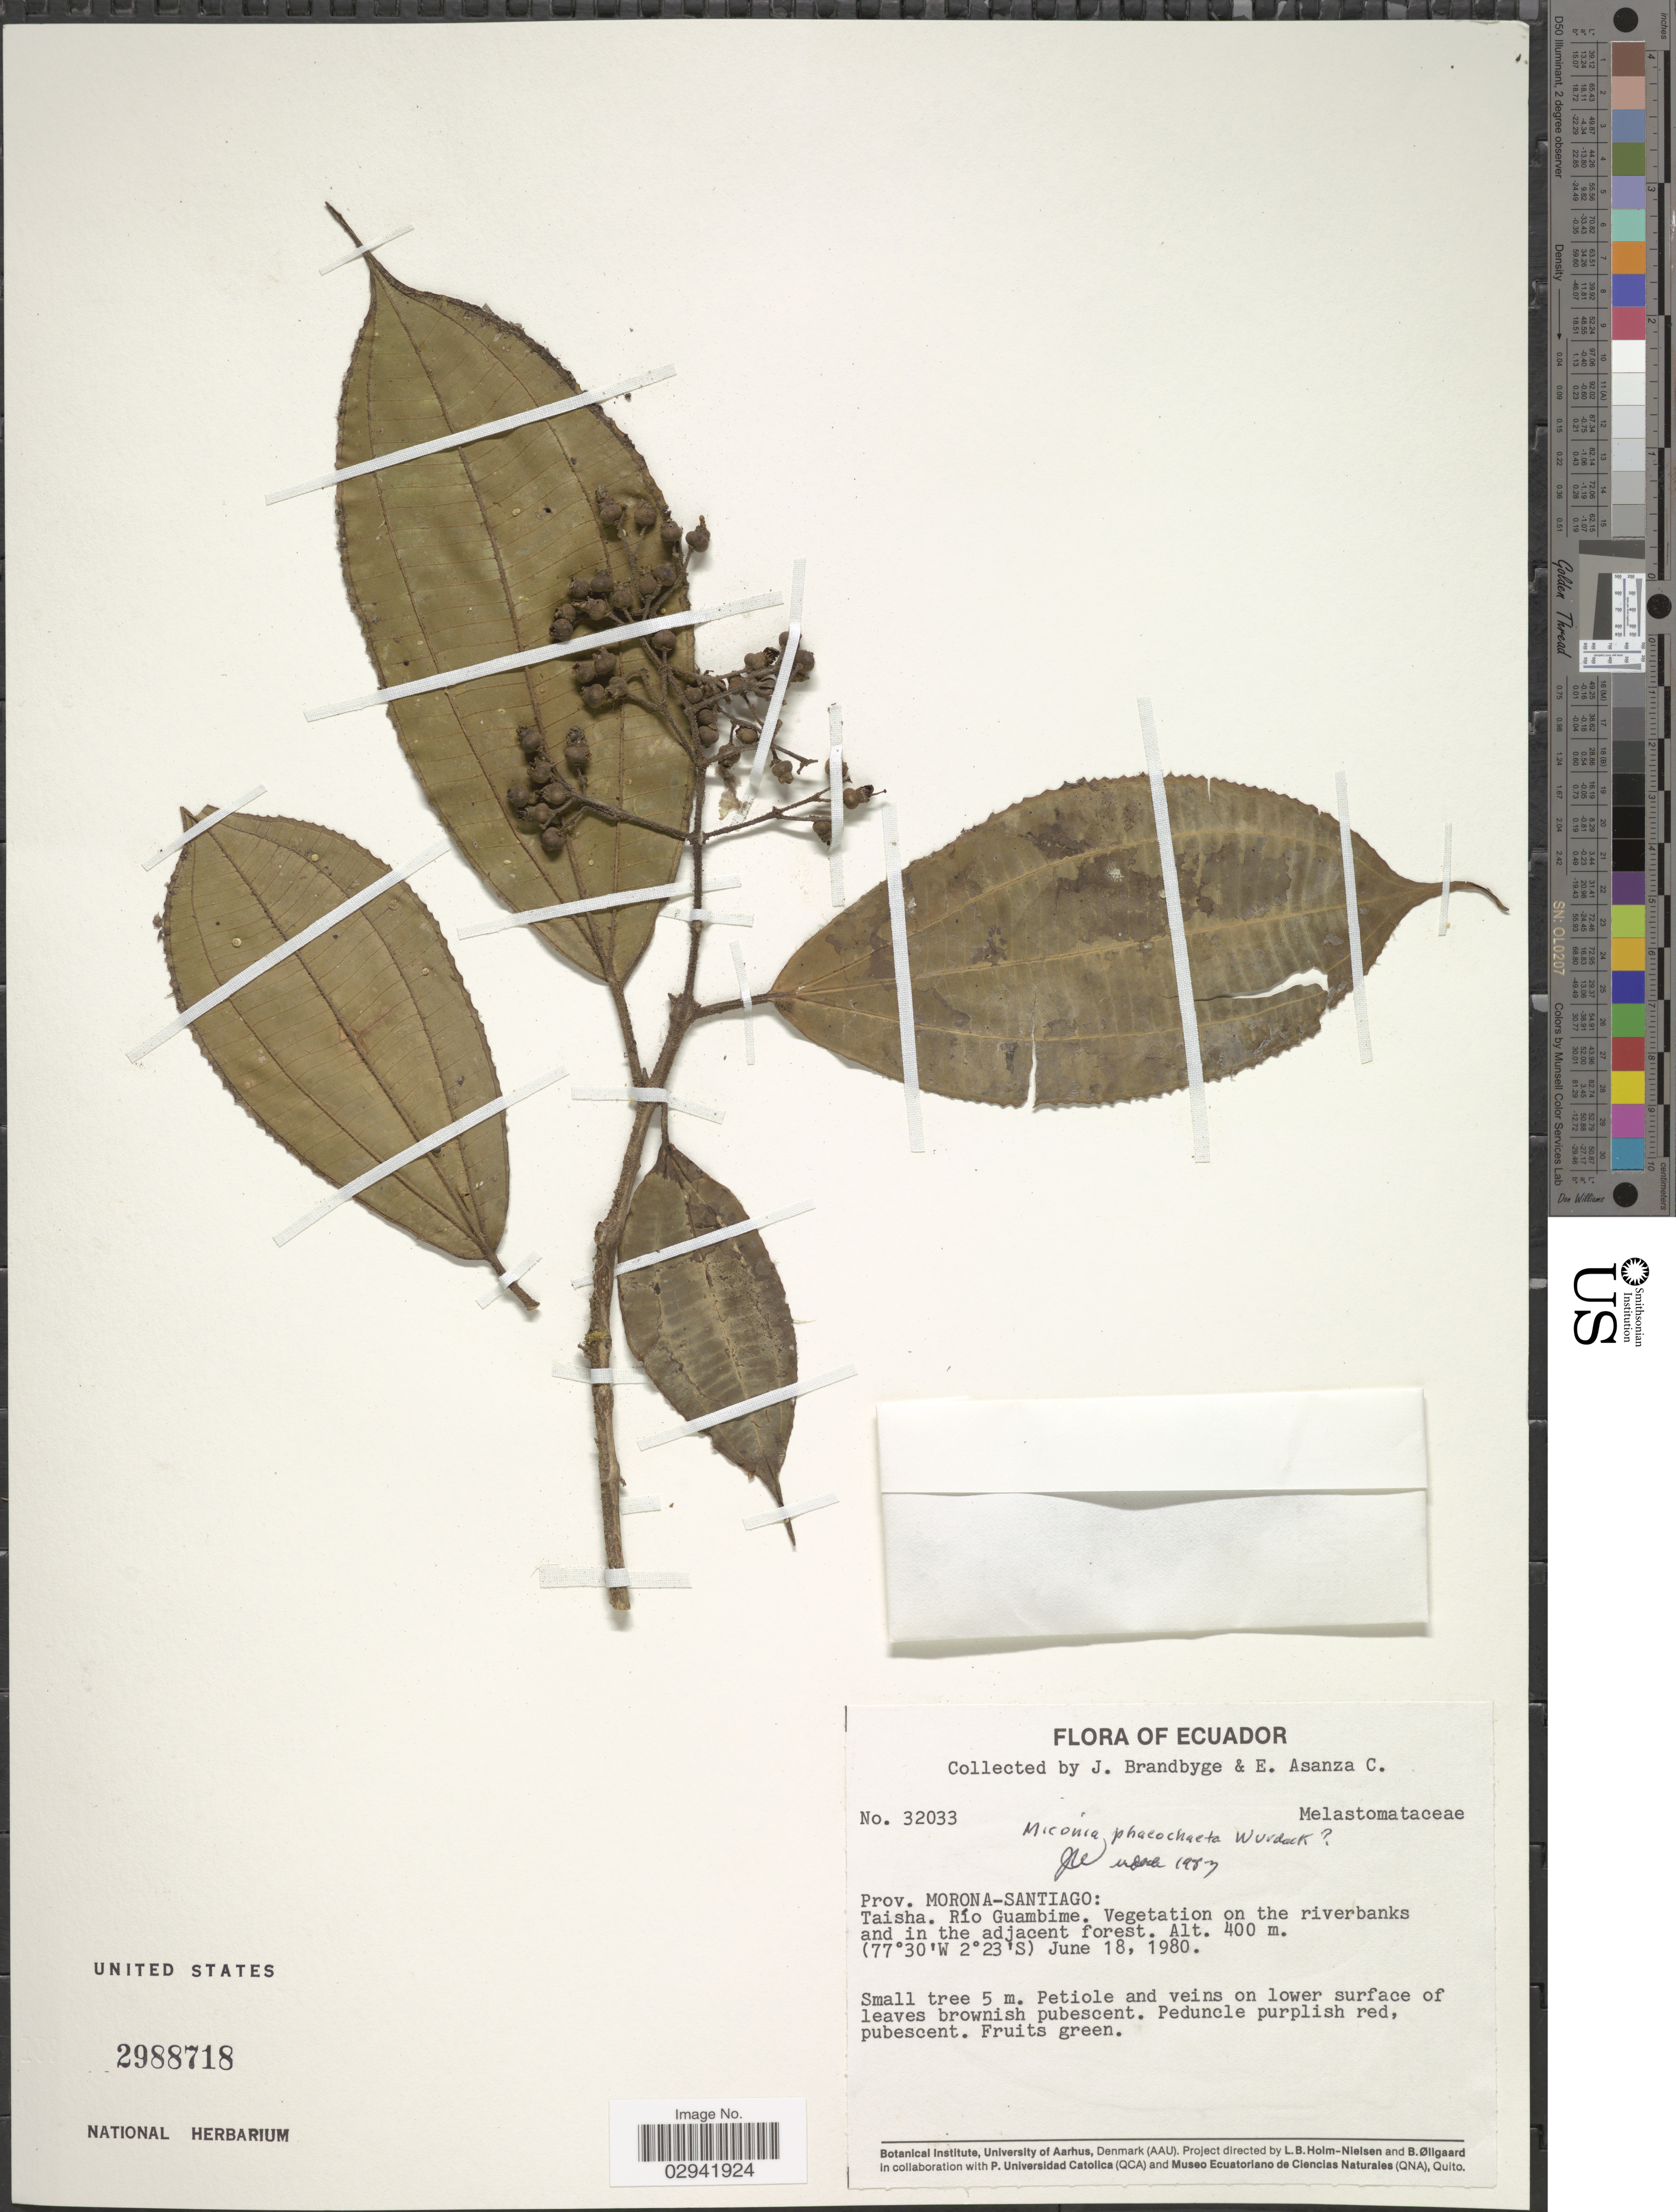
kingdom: Plantae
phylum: Tracheophyta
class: Magnoliopsida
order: Myrtales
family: Melastomataceae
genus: Miconia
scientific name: Miconia phaeochaeta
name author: Wurdack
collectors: J. Brandbyge & E. Asanza C.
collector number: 32033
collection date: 1980-06-18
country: Ecuador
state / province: Morona-Santiago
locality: Taisha. Río Guambime.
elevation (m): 400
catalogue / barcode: US 2988718